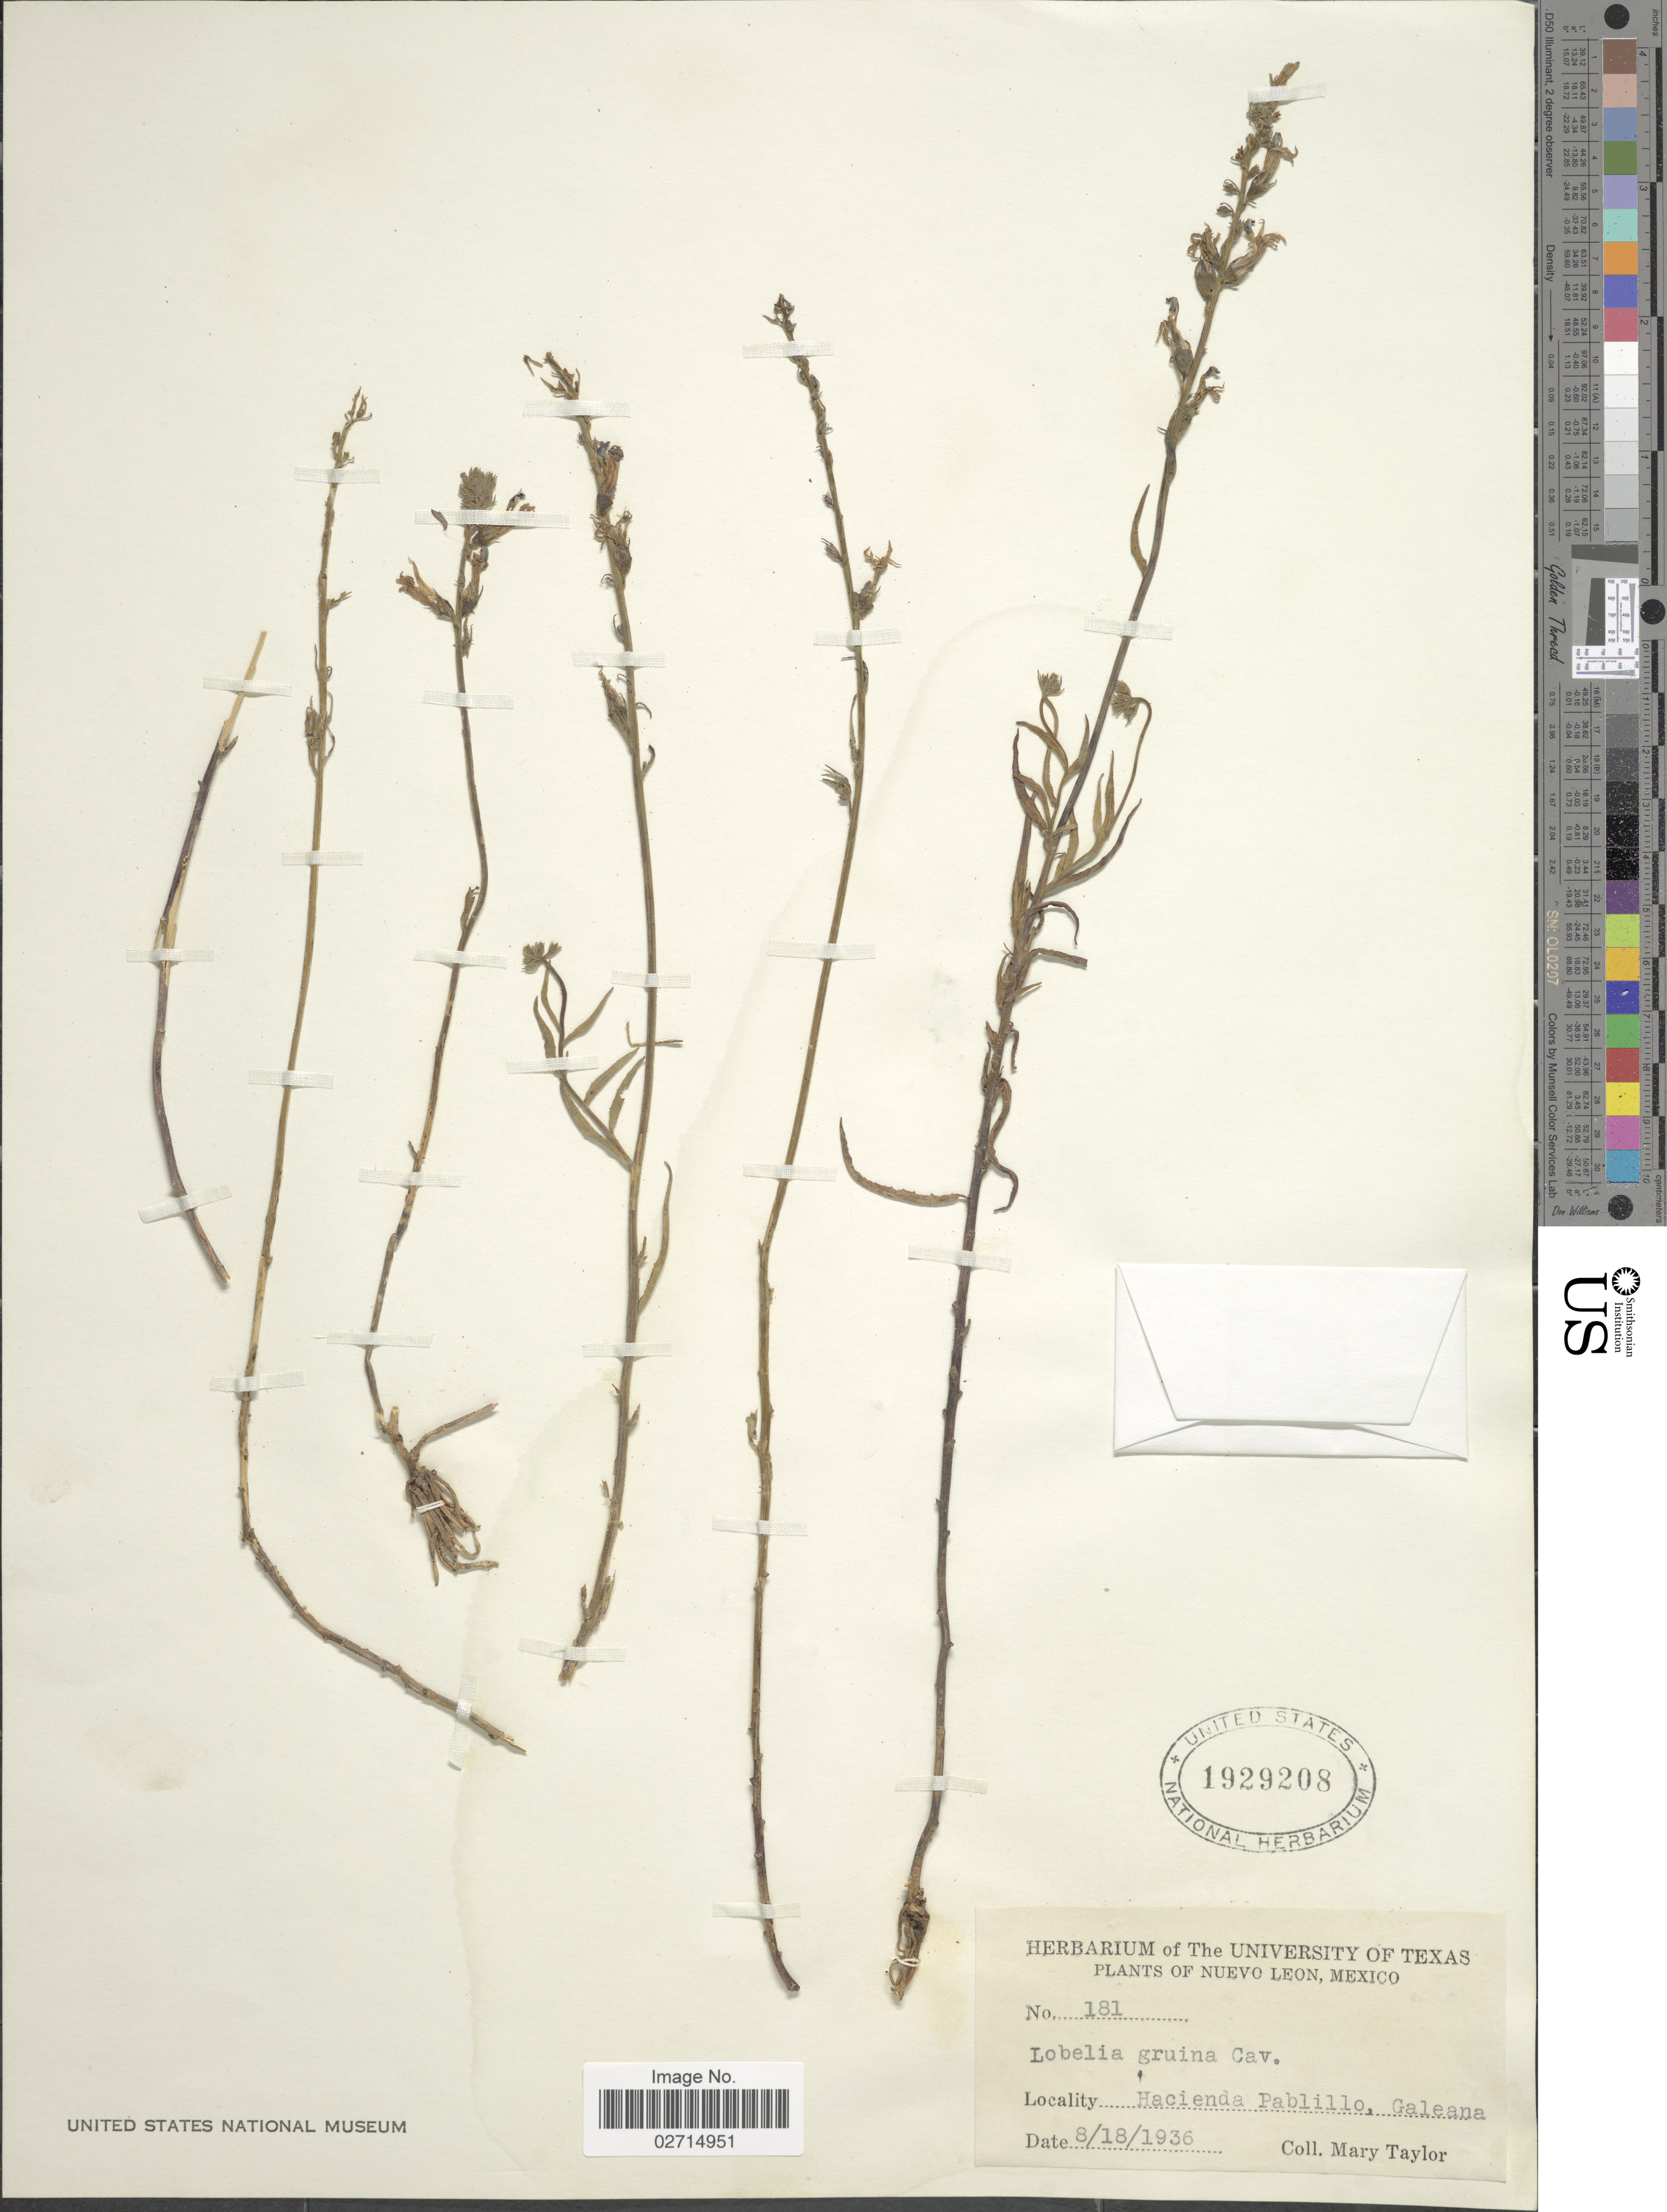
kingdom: Plantae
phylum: Tracheophyta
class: Magnoliopsida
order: Asterales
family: Campanulaceae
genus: Lobelia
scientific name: Lobelia gruina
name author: Cav.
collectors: M. S. Taylor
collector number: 181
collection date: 1936-08-18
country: Mexico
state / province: Nuevo León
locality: Nuevo Leon, Mexico, Hacienda Pablillo, Galeana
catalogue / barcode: US 1929208